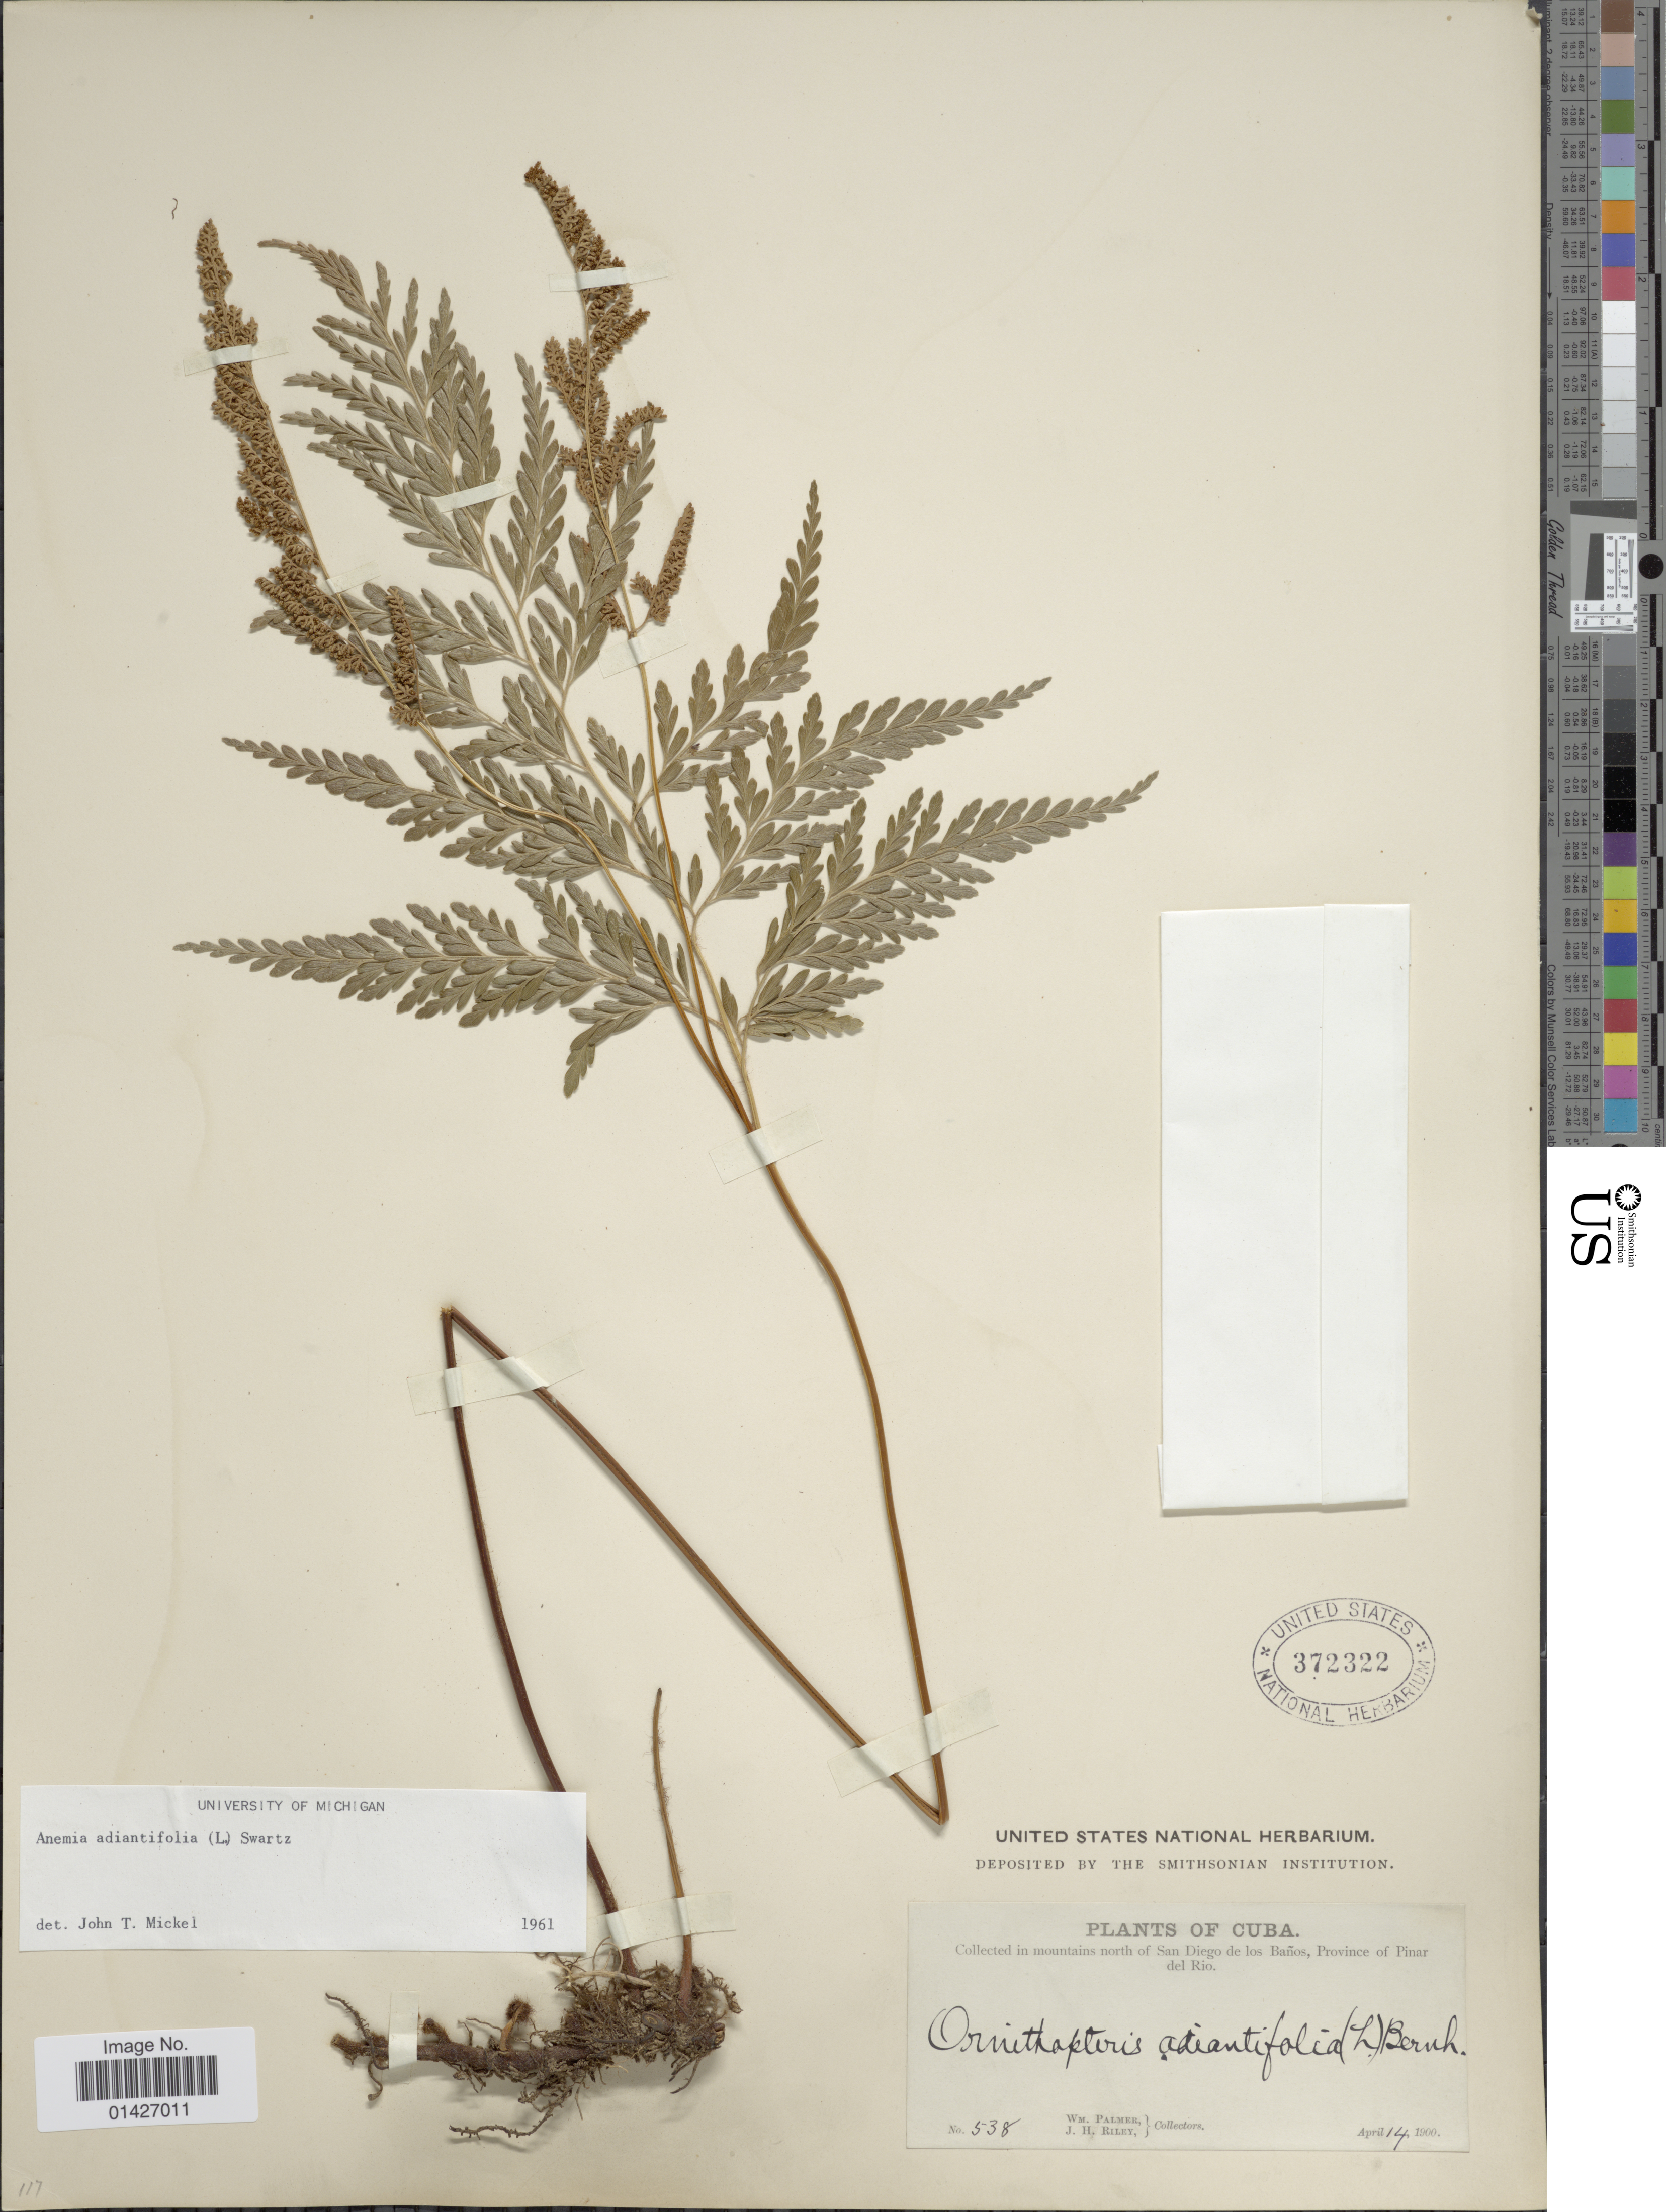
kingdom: Plantae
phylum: Tracheophyta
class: Polypodiopsida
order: Schizaeales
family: Anemiaceae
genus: Anemia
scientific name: Anemia adiantifolia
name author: (L.) Sw.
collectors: W. Palmer & J. H. Riley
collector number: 538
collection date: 1900-04-14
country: Cuba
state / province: Pinar del Río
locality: Mountains north of San Diego de los Baños, Province of Pinar del Rio.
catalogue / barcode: US 372322